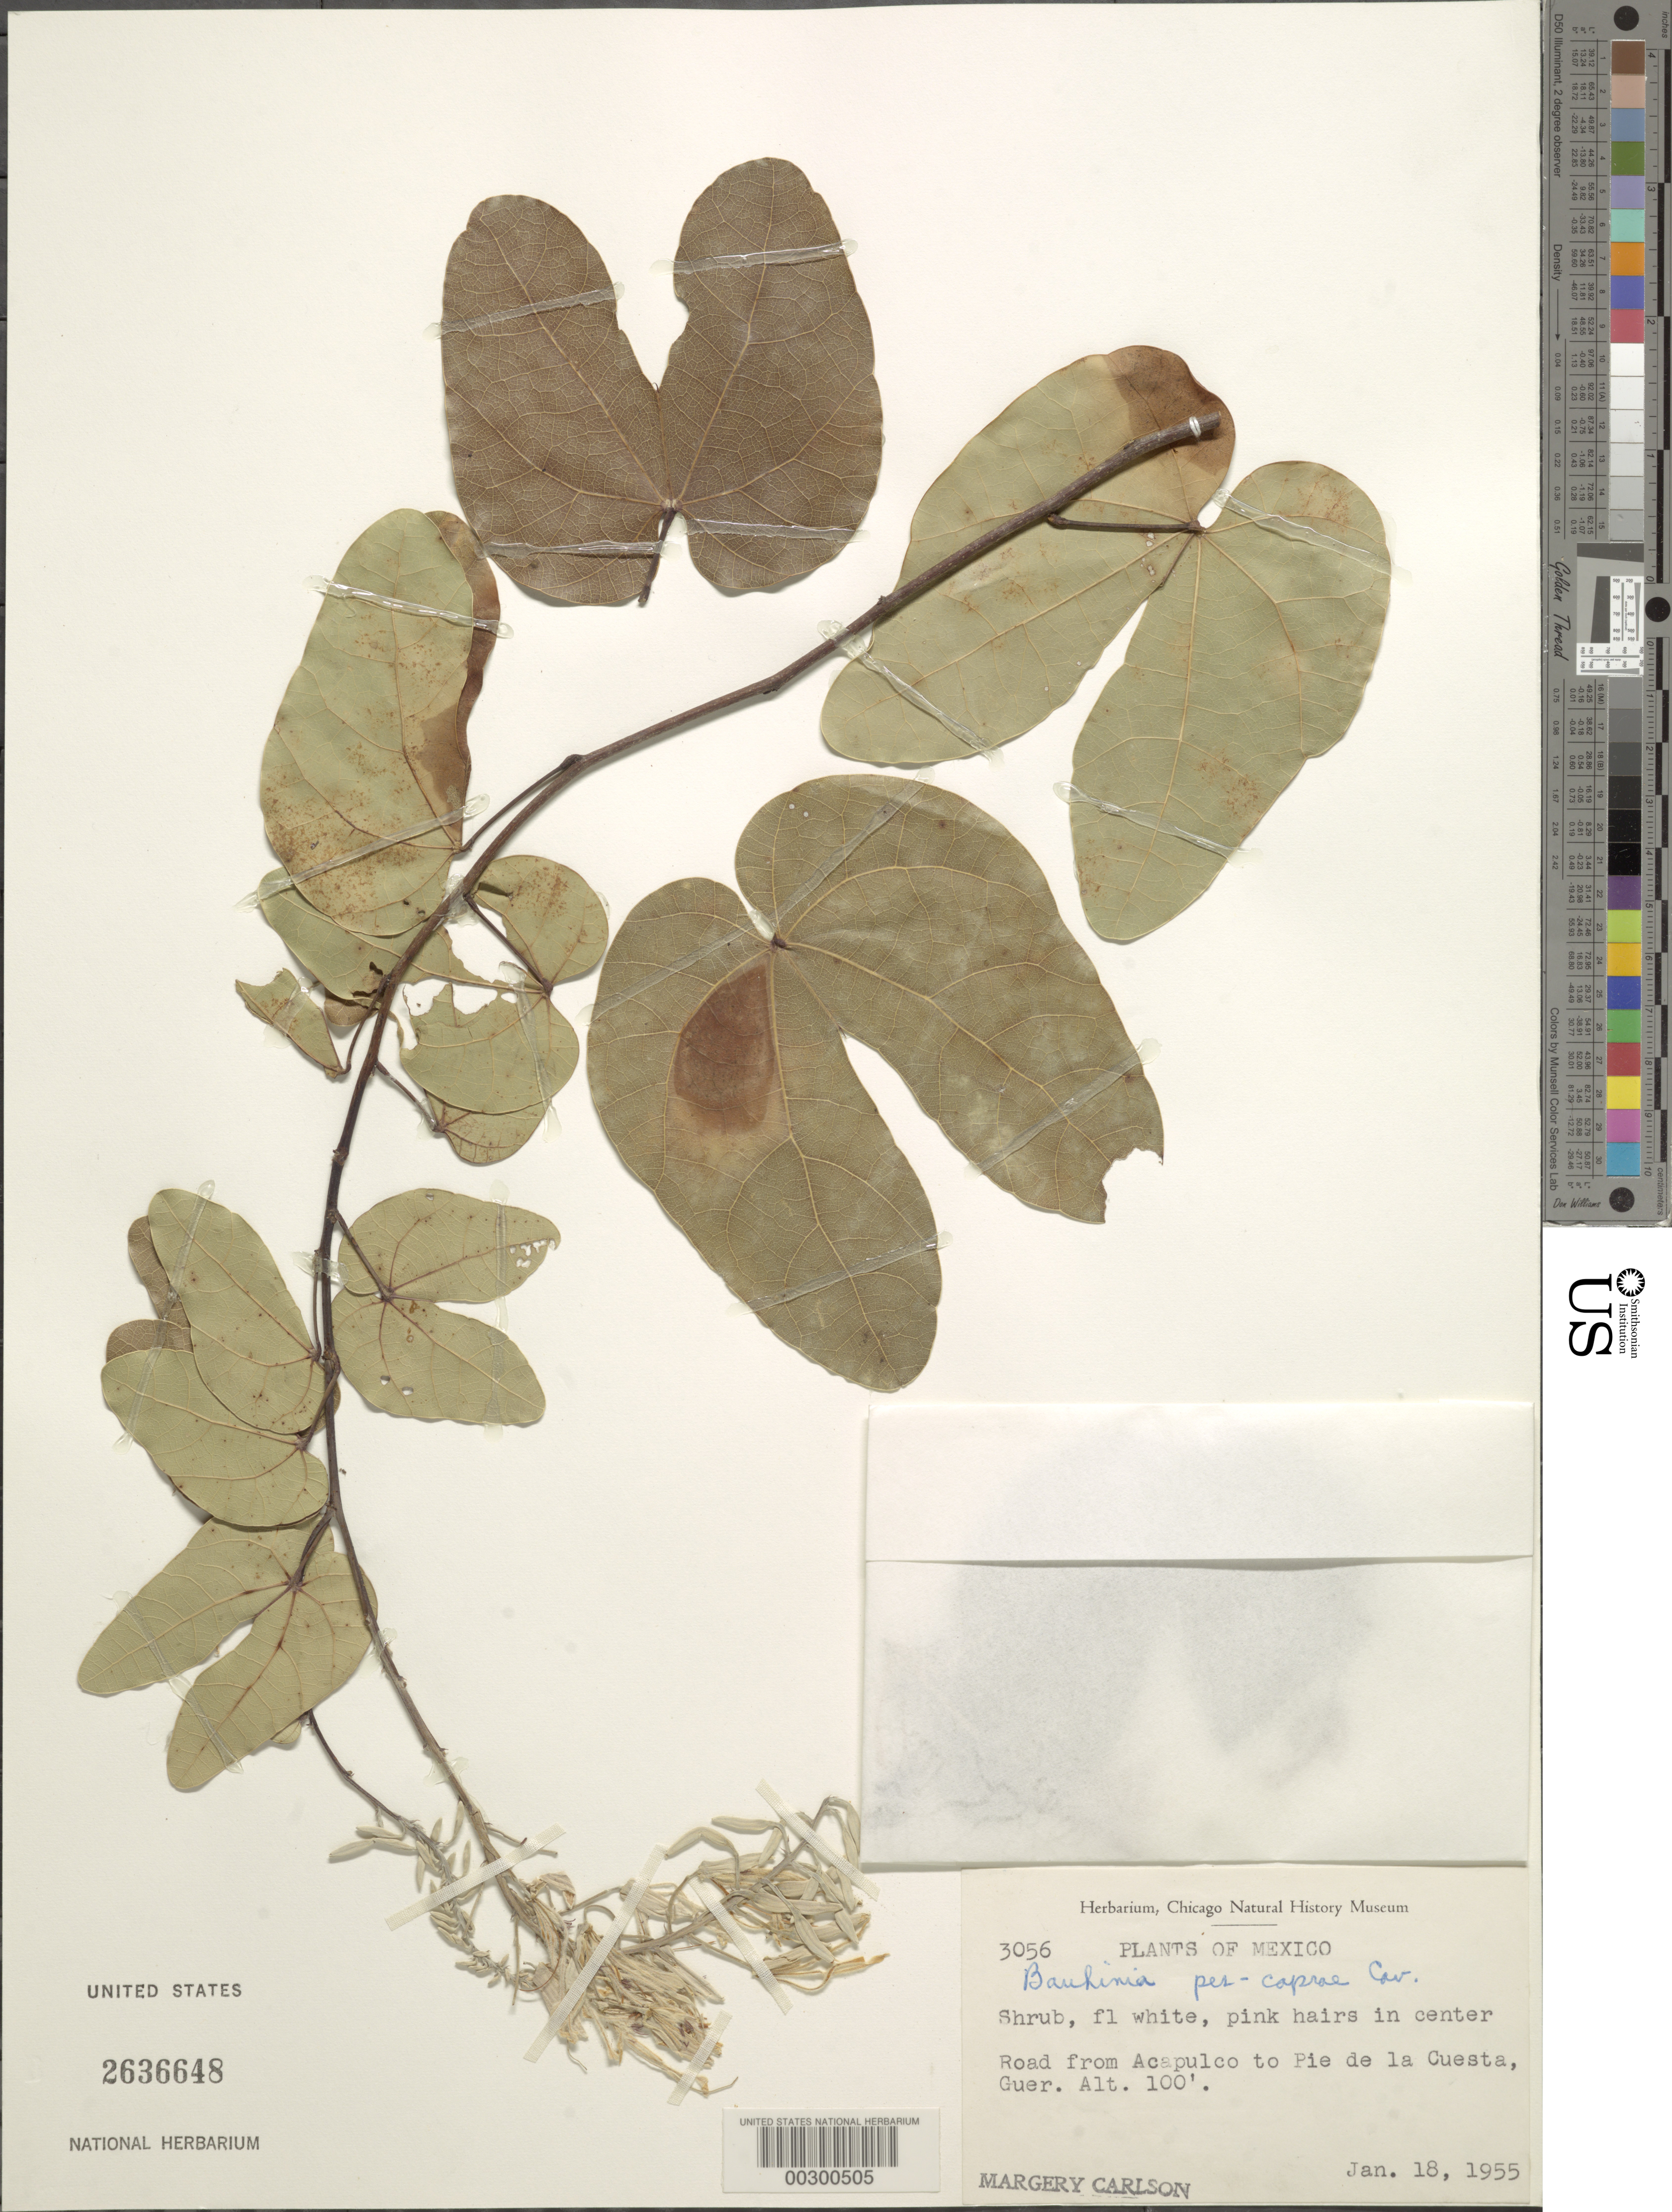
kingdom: Plantae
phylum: Tracheophyta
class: Magnoliopsida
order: Fabales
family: Fabaceae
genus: Bauhinia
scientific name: Bauhinia pes-caprae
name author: Cav.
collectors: M. Carlson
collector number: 3056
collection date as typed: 18 Jan 1955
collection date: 1955-01-18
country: Mexico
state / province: Guerrero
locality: Road from Acapulco to Pie de La Cuesta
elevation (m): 30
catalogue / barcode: US 2636648